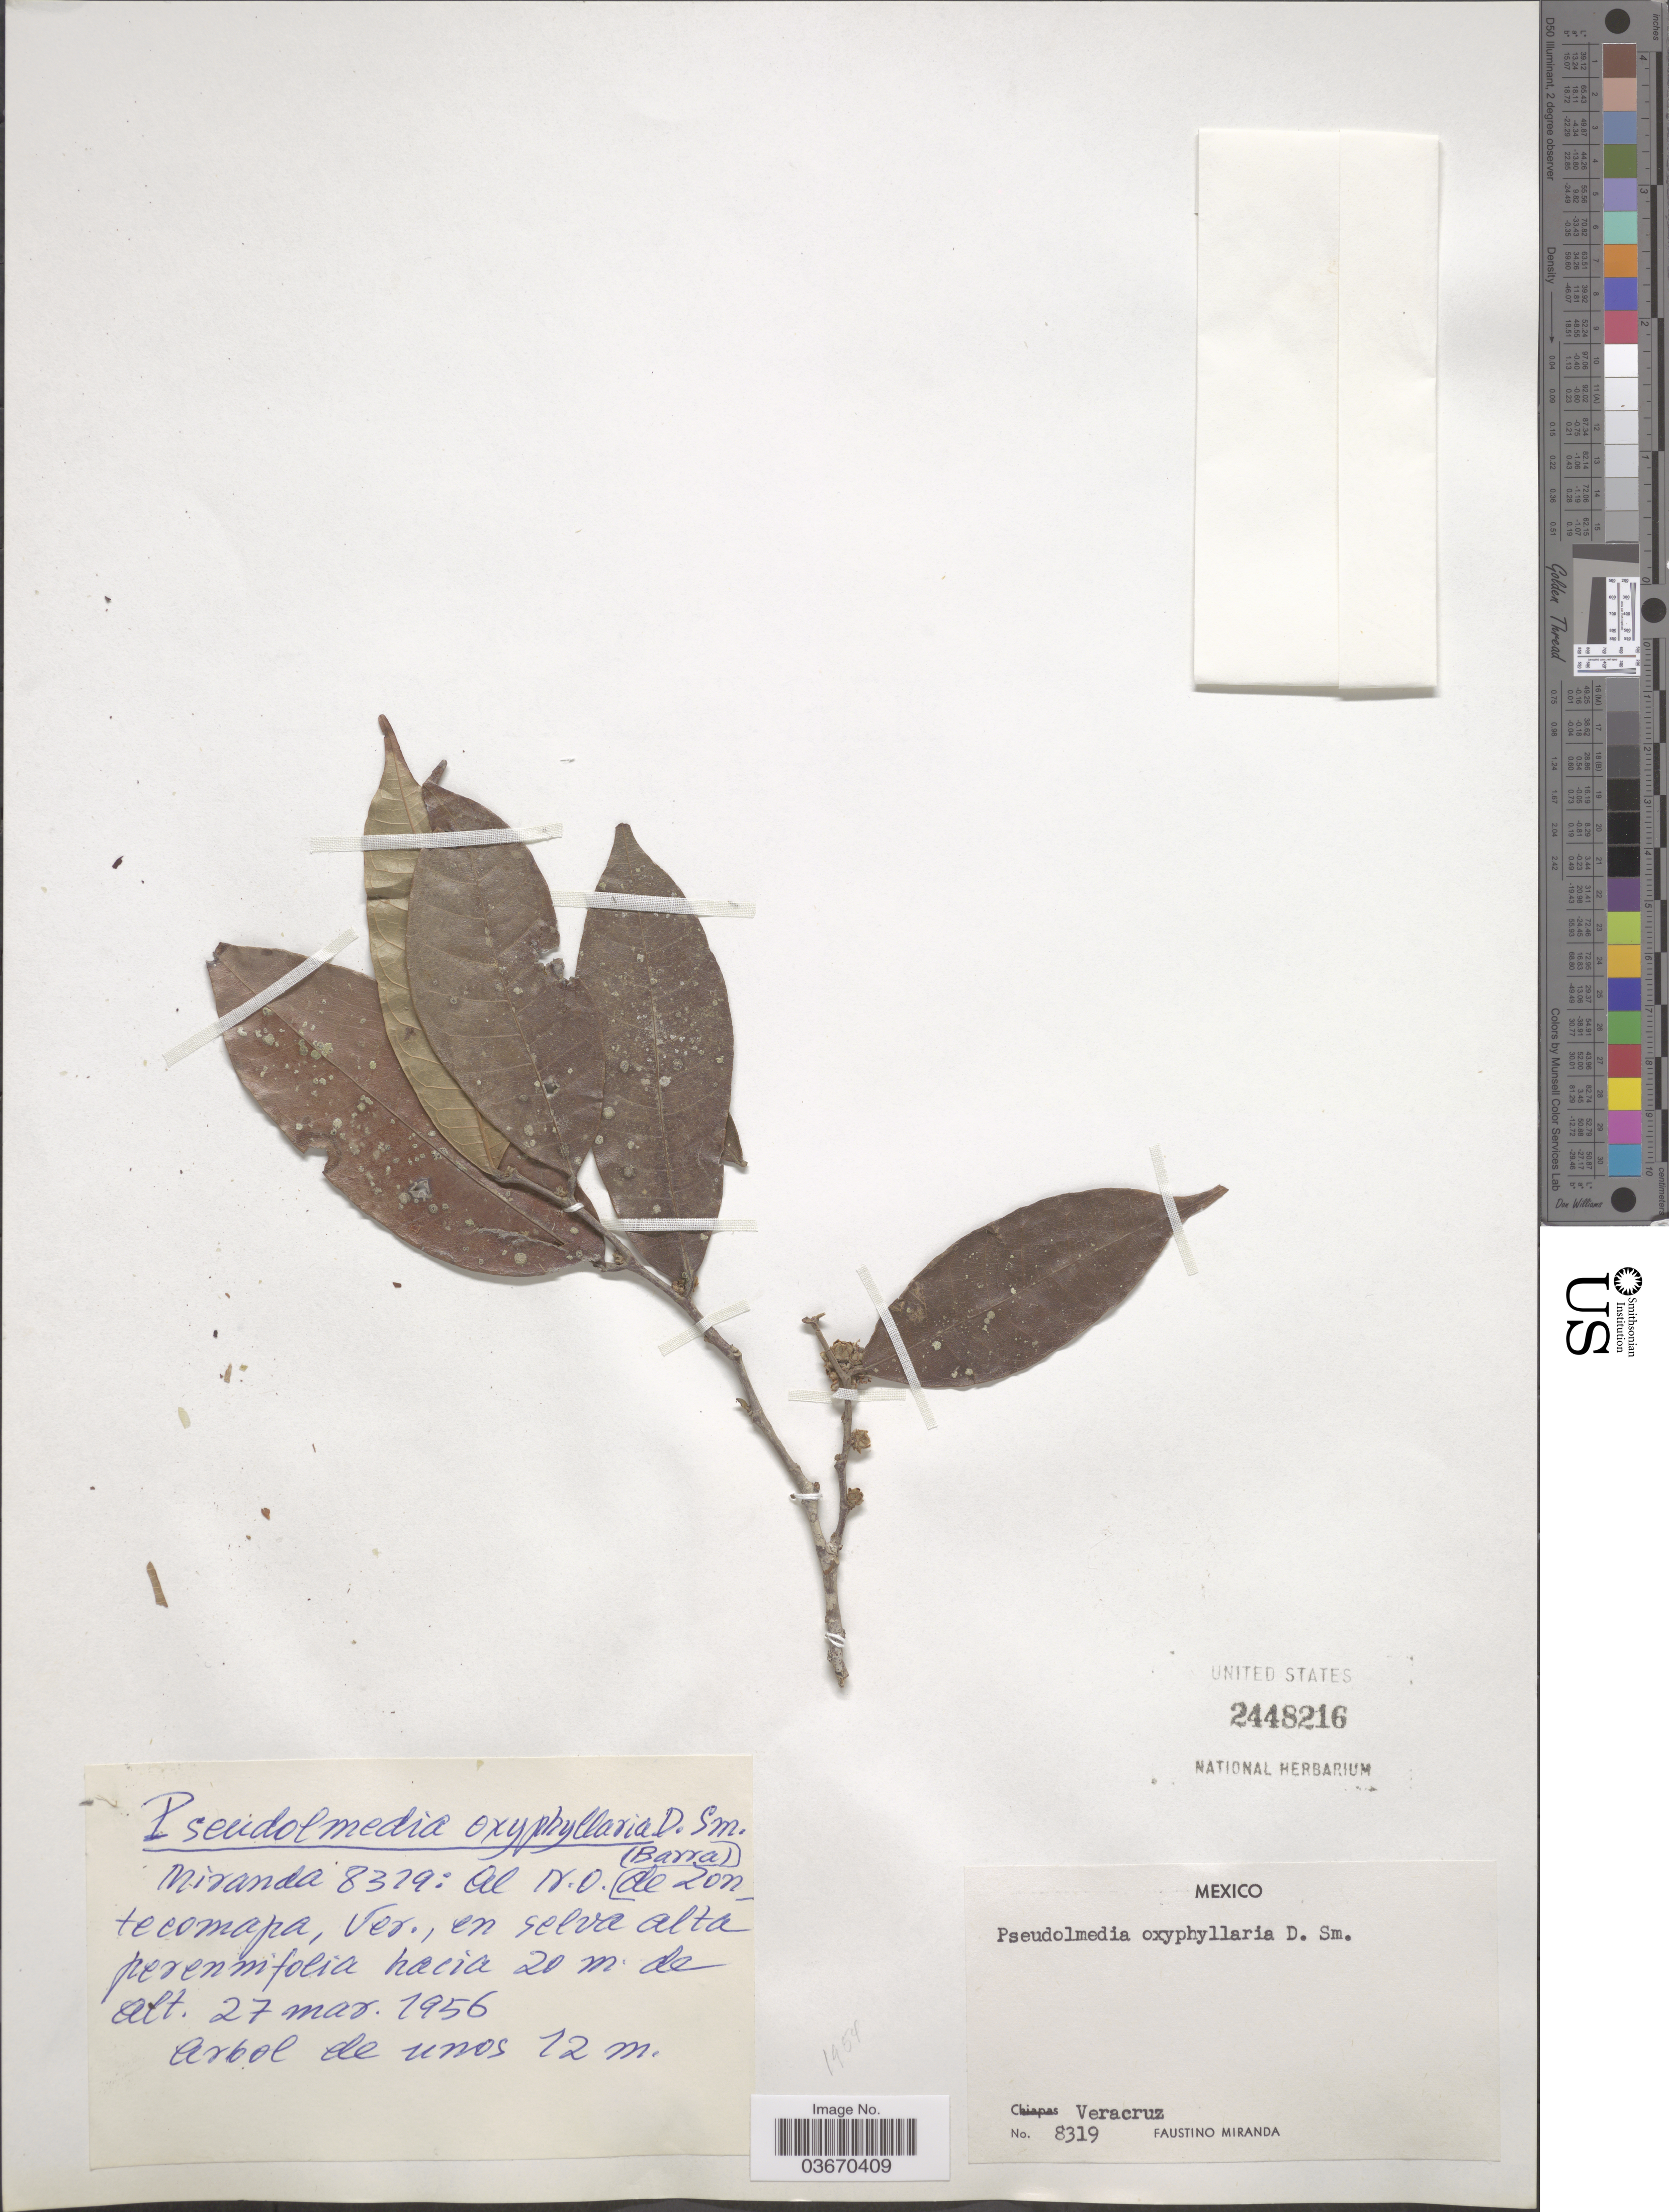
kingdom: Plantae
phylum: Tracheophyta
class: Magnoliopsida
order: Rosales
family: Moraceae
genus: Pseudolmedia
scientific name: Pseudolmedia oxyphyllaria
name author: Donn. Sm.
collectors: F. Miranda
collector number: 8319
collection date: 1956-03-27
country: Mexico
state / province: Veracruz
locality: Veracruz. Al N. O. Barranca de Zontecomapa.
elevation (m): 20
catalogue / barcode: US 2448216